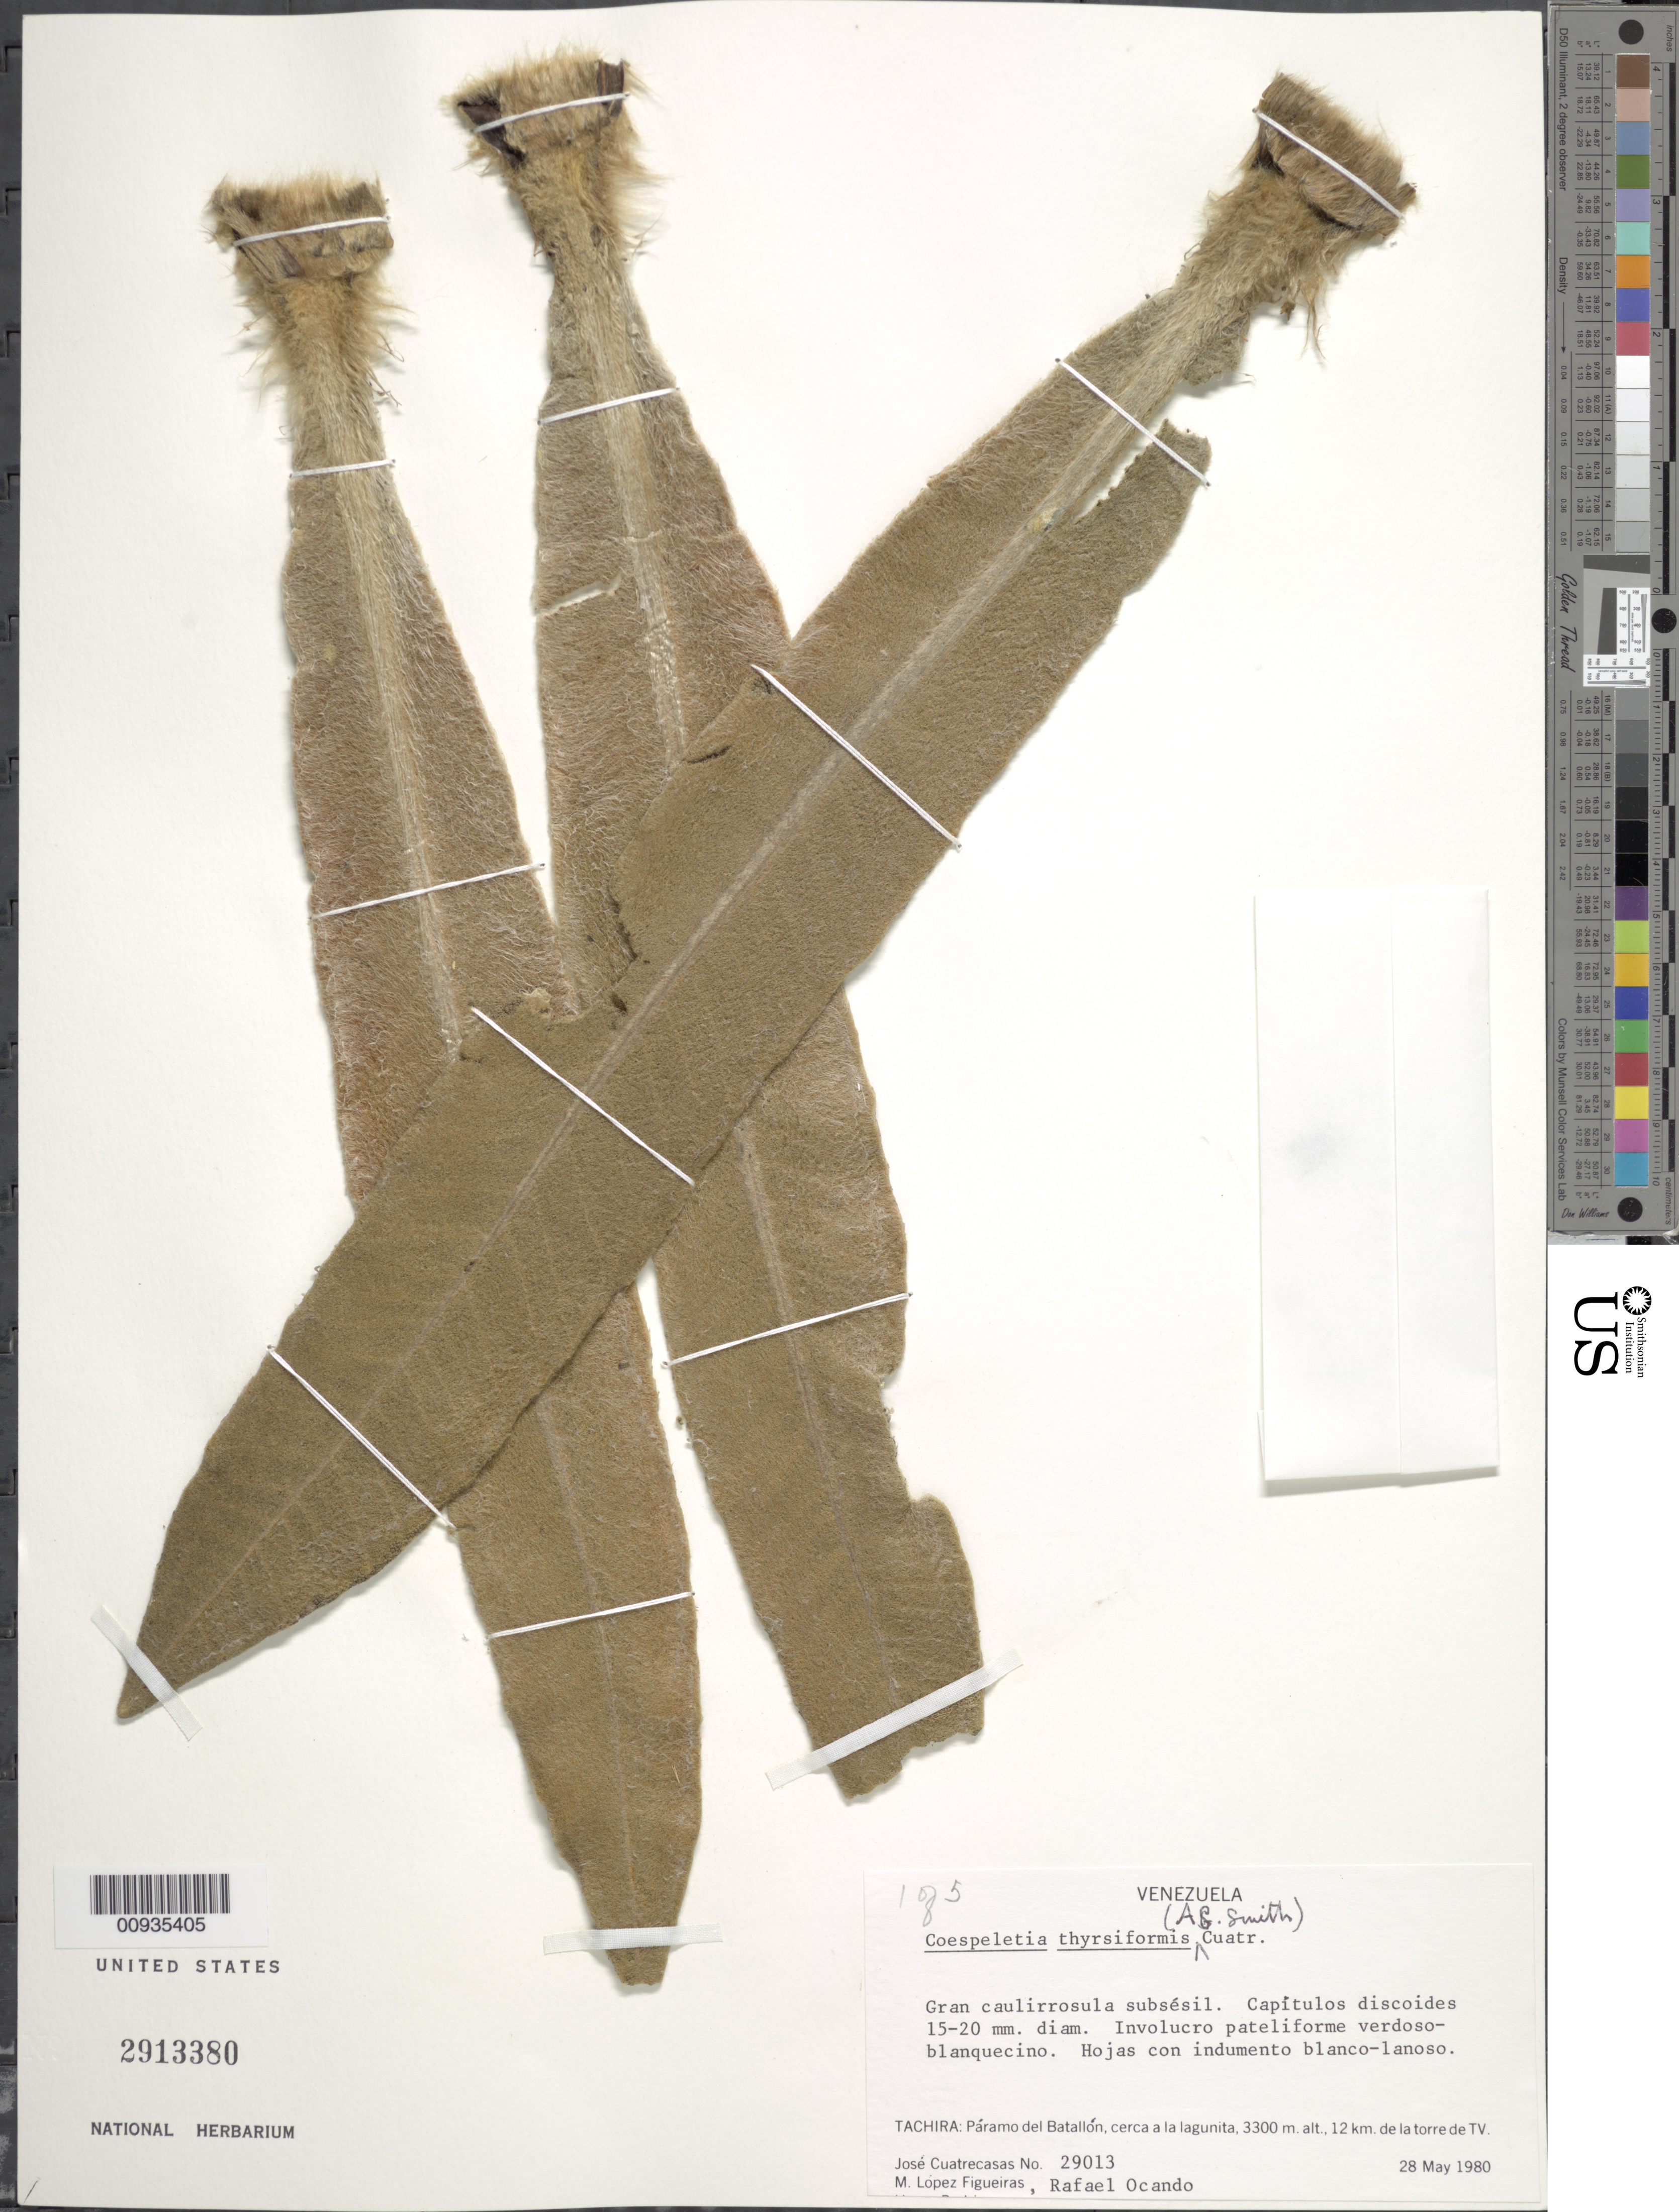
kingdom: Plantae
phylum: Tracheophyta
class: Magnoliopsida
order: Asterales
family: Asteraceae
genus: Coespeletia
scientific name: Coespeletia thyrsiformis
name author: (A.C. Sm.) Cuatrec.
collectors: J. Cuatrecasas, M. López Figueiras & R. Ocando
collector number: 29013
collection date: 1980-05-28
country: Venezuela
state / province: Táchira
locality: Páramo del Batallón. Cerca de la lagunita, 12 km. de la torre de TV.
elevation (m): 3300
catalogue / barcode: US 2913380